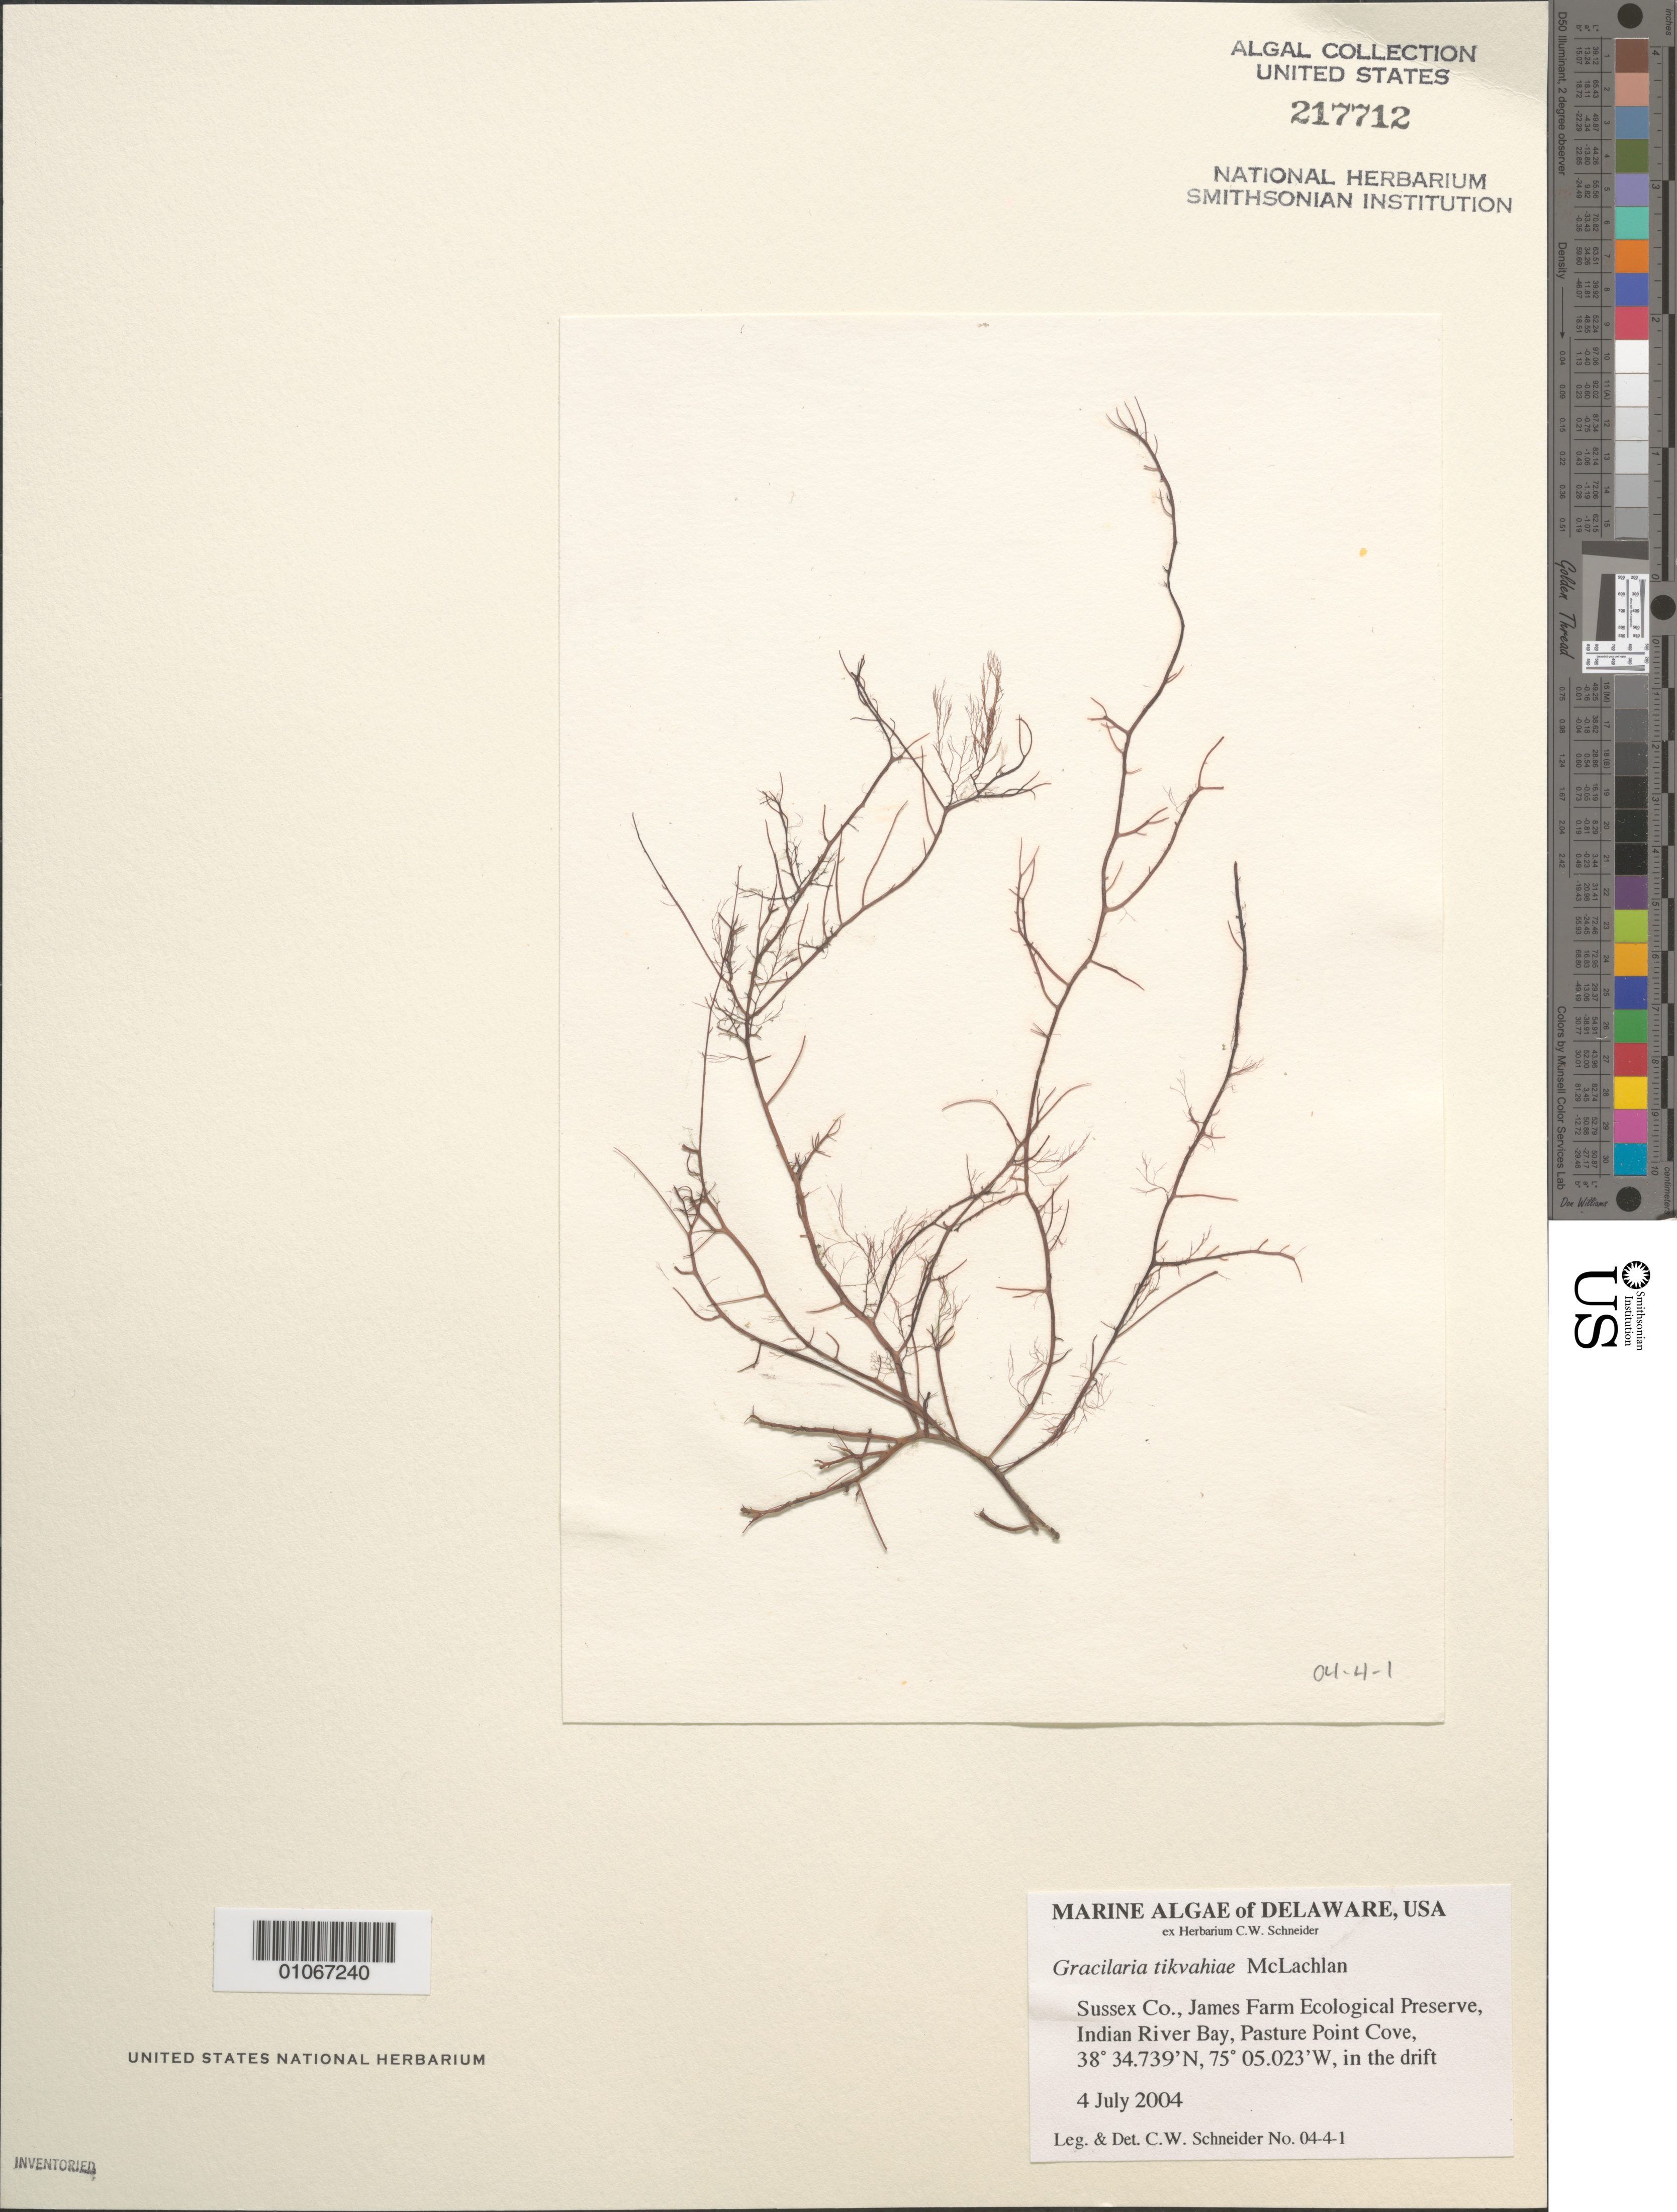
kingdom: Plantae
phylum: Rhodophyta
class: Florideophyceae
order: Gracilariales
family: Gracilariaceae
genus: Gracilaria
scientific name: Gracilaria tikvahiae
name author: McLachlan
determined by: Schneider, C. W.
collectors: C. W. Schneider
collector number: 04-4-1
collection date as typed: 04 Jul 2004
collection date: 2004-07-04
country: United States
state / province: Delaware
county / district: Sussex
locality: James Farm Ecological Preserve, Indian River Bay, Pasture Point Cove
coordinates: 38 34.739'N, 75 05.023'W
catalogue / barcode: US 217712